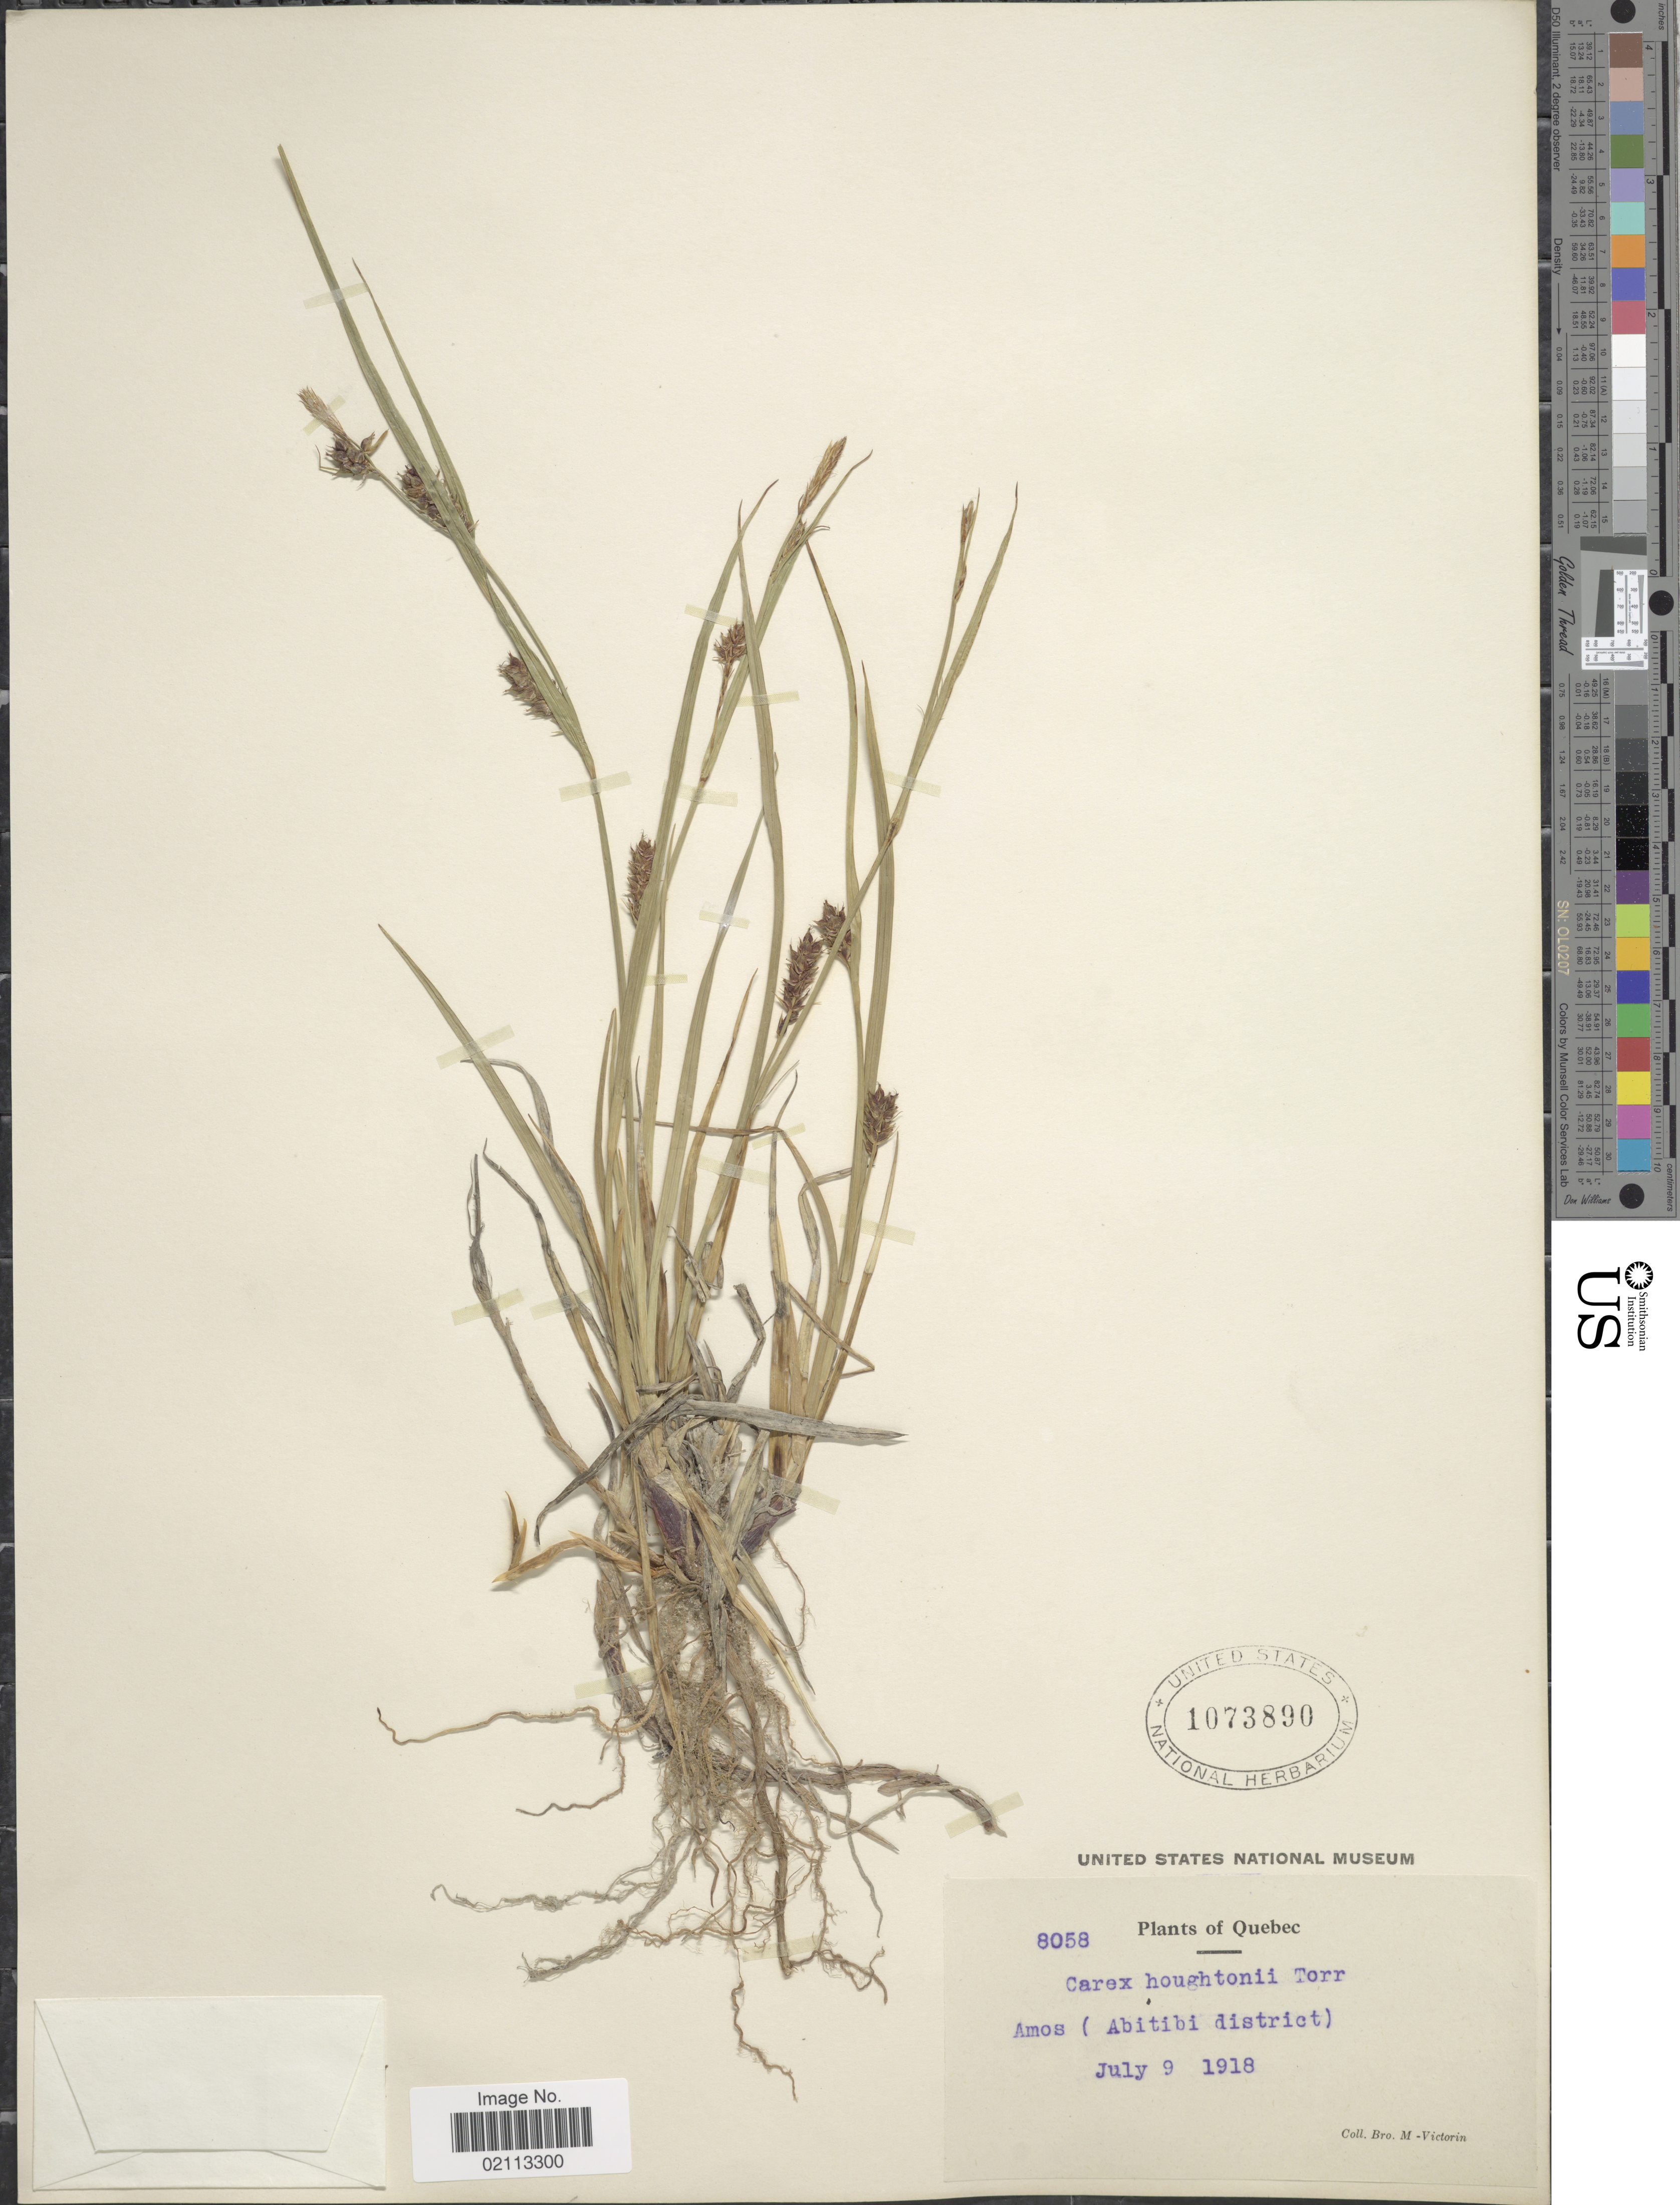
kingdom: Plantae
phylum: Tracheophyta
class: Liliopsida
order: Poales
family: Cyperaceae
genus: Carex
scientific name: Carex houghtoniana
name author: Torr. ex Dewey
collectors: Fr. Marie-Victorin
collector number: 8058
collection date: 1918-07-09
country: Canada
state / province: Quebec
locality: Amos (Abitibi district)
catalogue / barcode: US 1073890